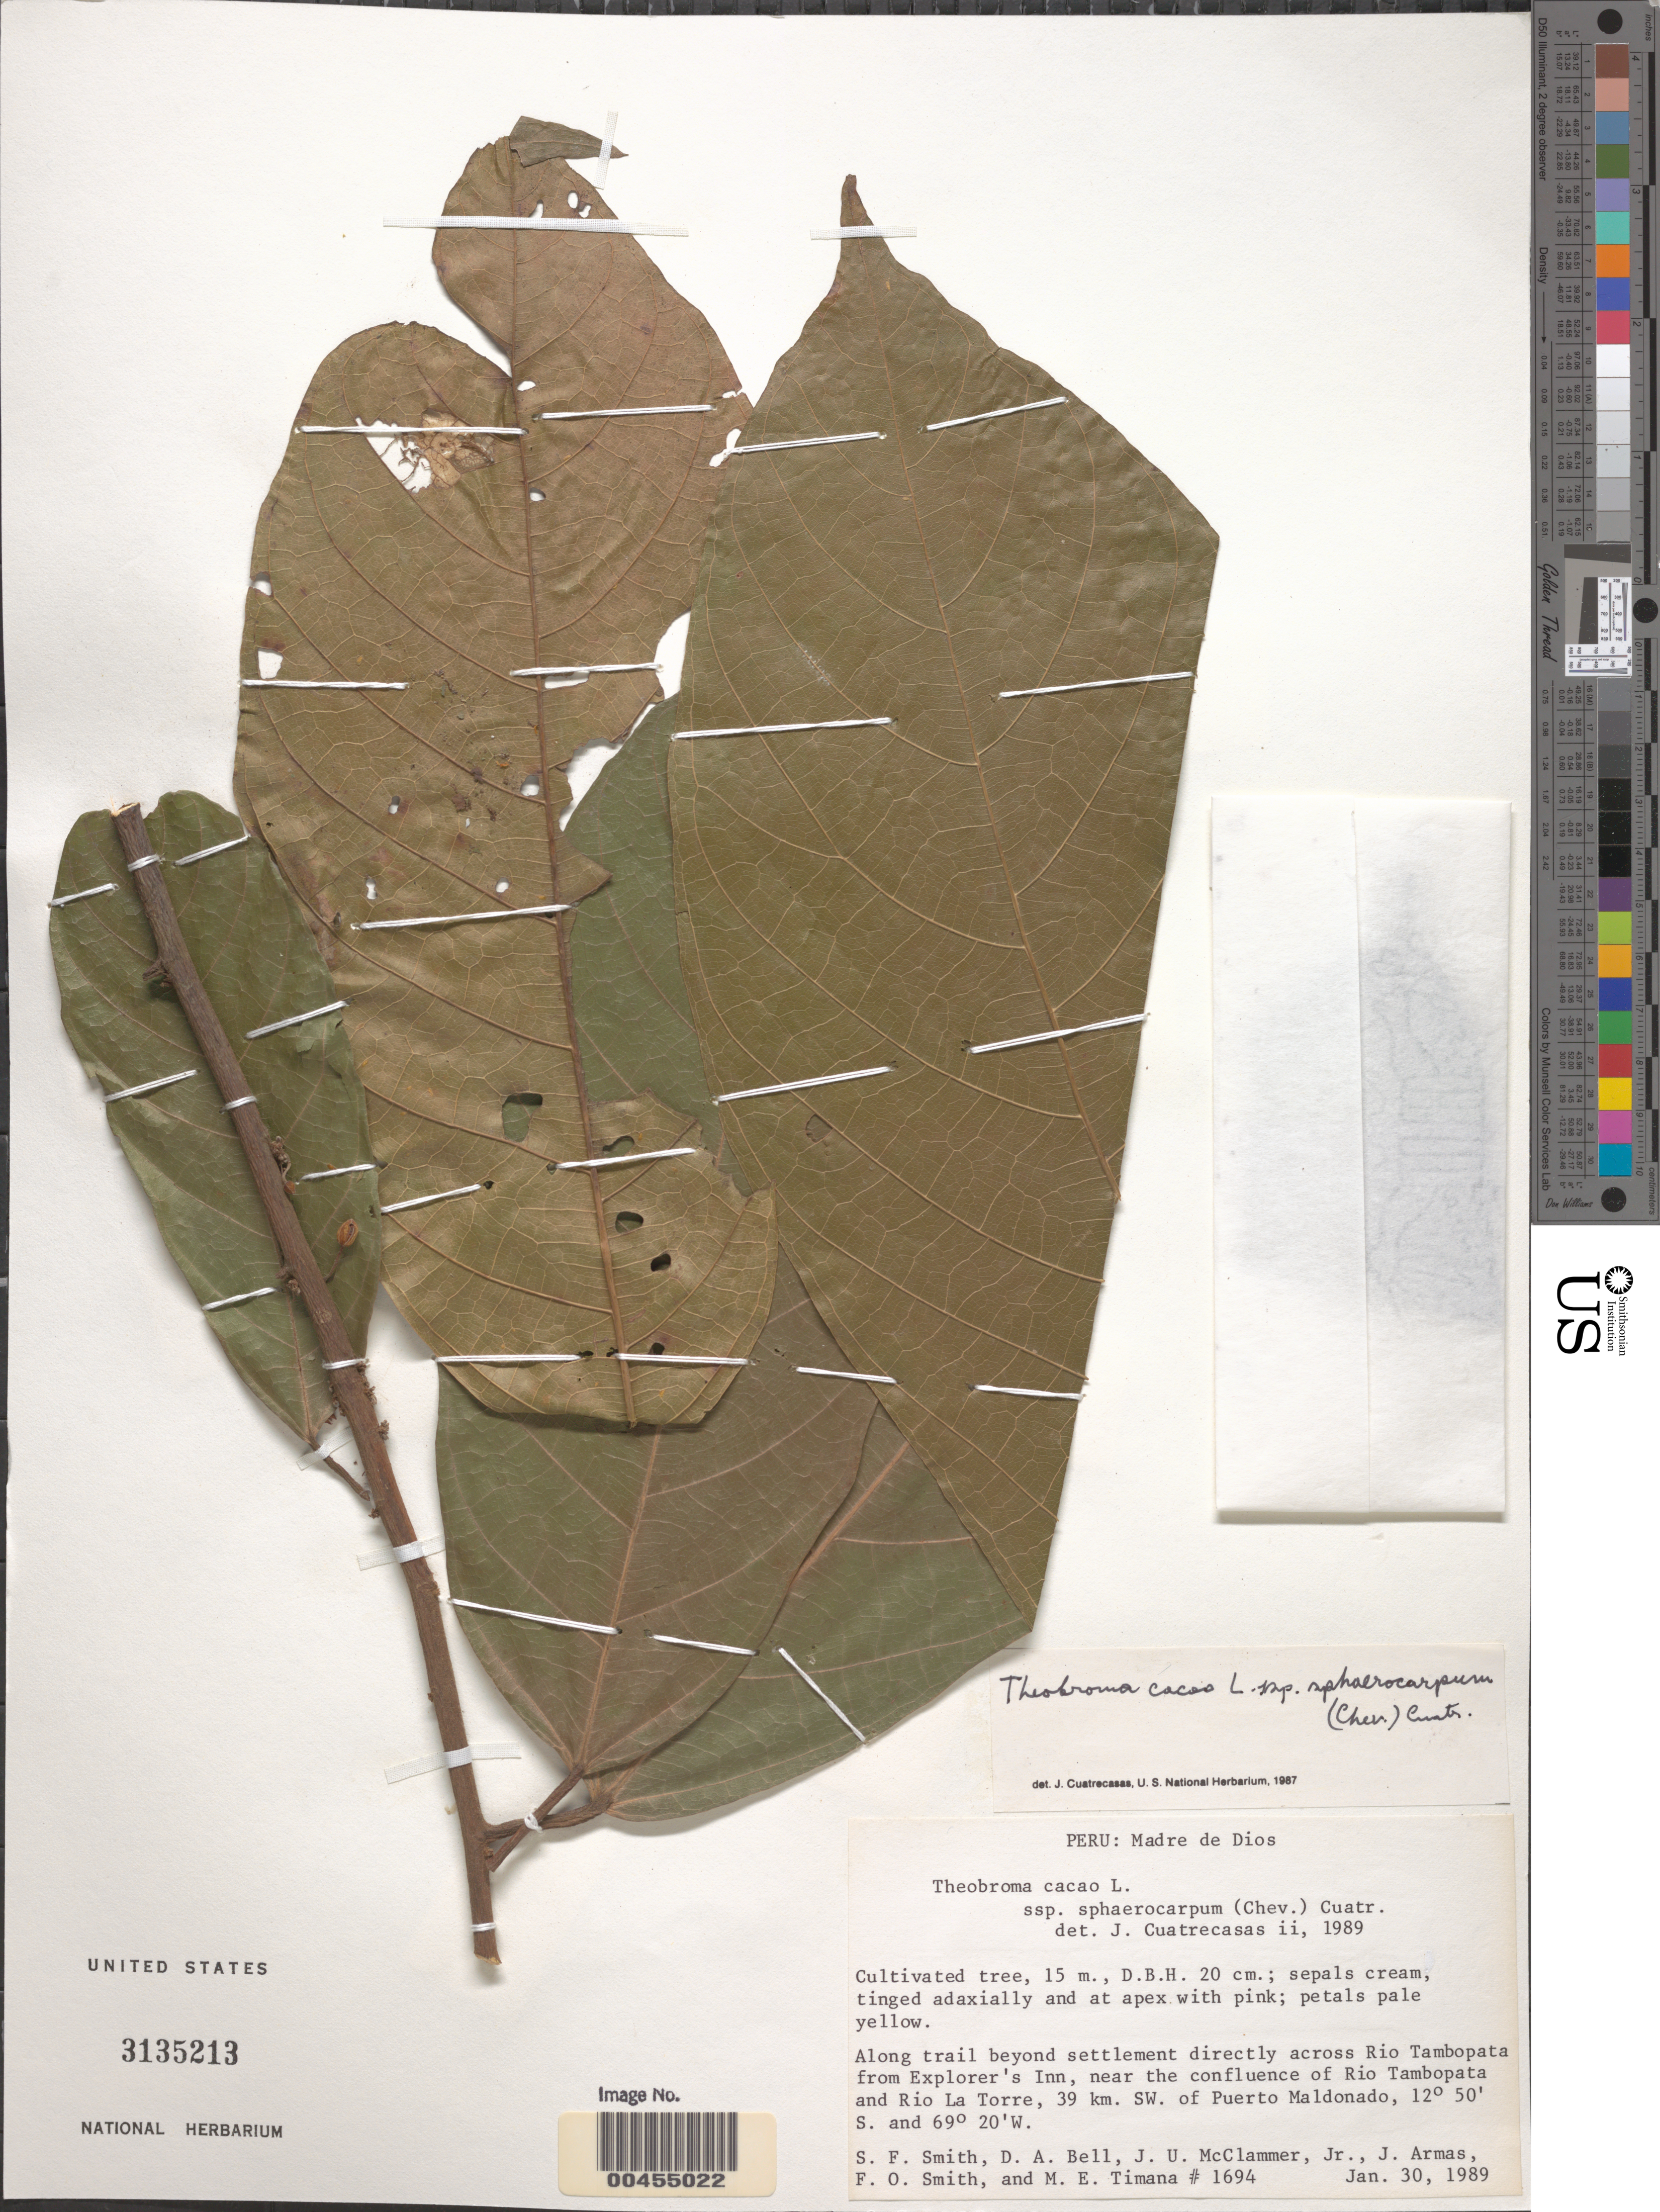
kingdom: Plantae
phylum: Tracheophyta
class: Magnoliopsida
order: Malvales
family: Malvaceae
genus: Theobroma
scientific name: Theobroma cacao subsp. sphaerocarpum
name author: (A. Chev.) Cuatrec.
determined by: Cuatrecasas, J.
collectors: S.F. Smith, D. A. Bell, J. McClammer Jr. & J. Armas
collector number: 1694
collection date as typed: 30 Jan 1989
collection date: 1989-01-30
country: Peru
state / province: Madre de Dios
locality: trail across Río Tambopata from Explorer's Inn, near confluence of Ríos Tambopata and La Torre. 39 km SW of Puerto Maldonado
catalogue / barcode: US 3135213